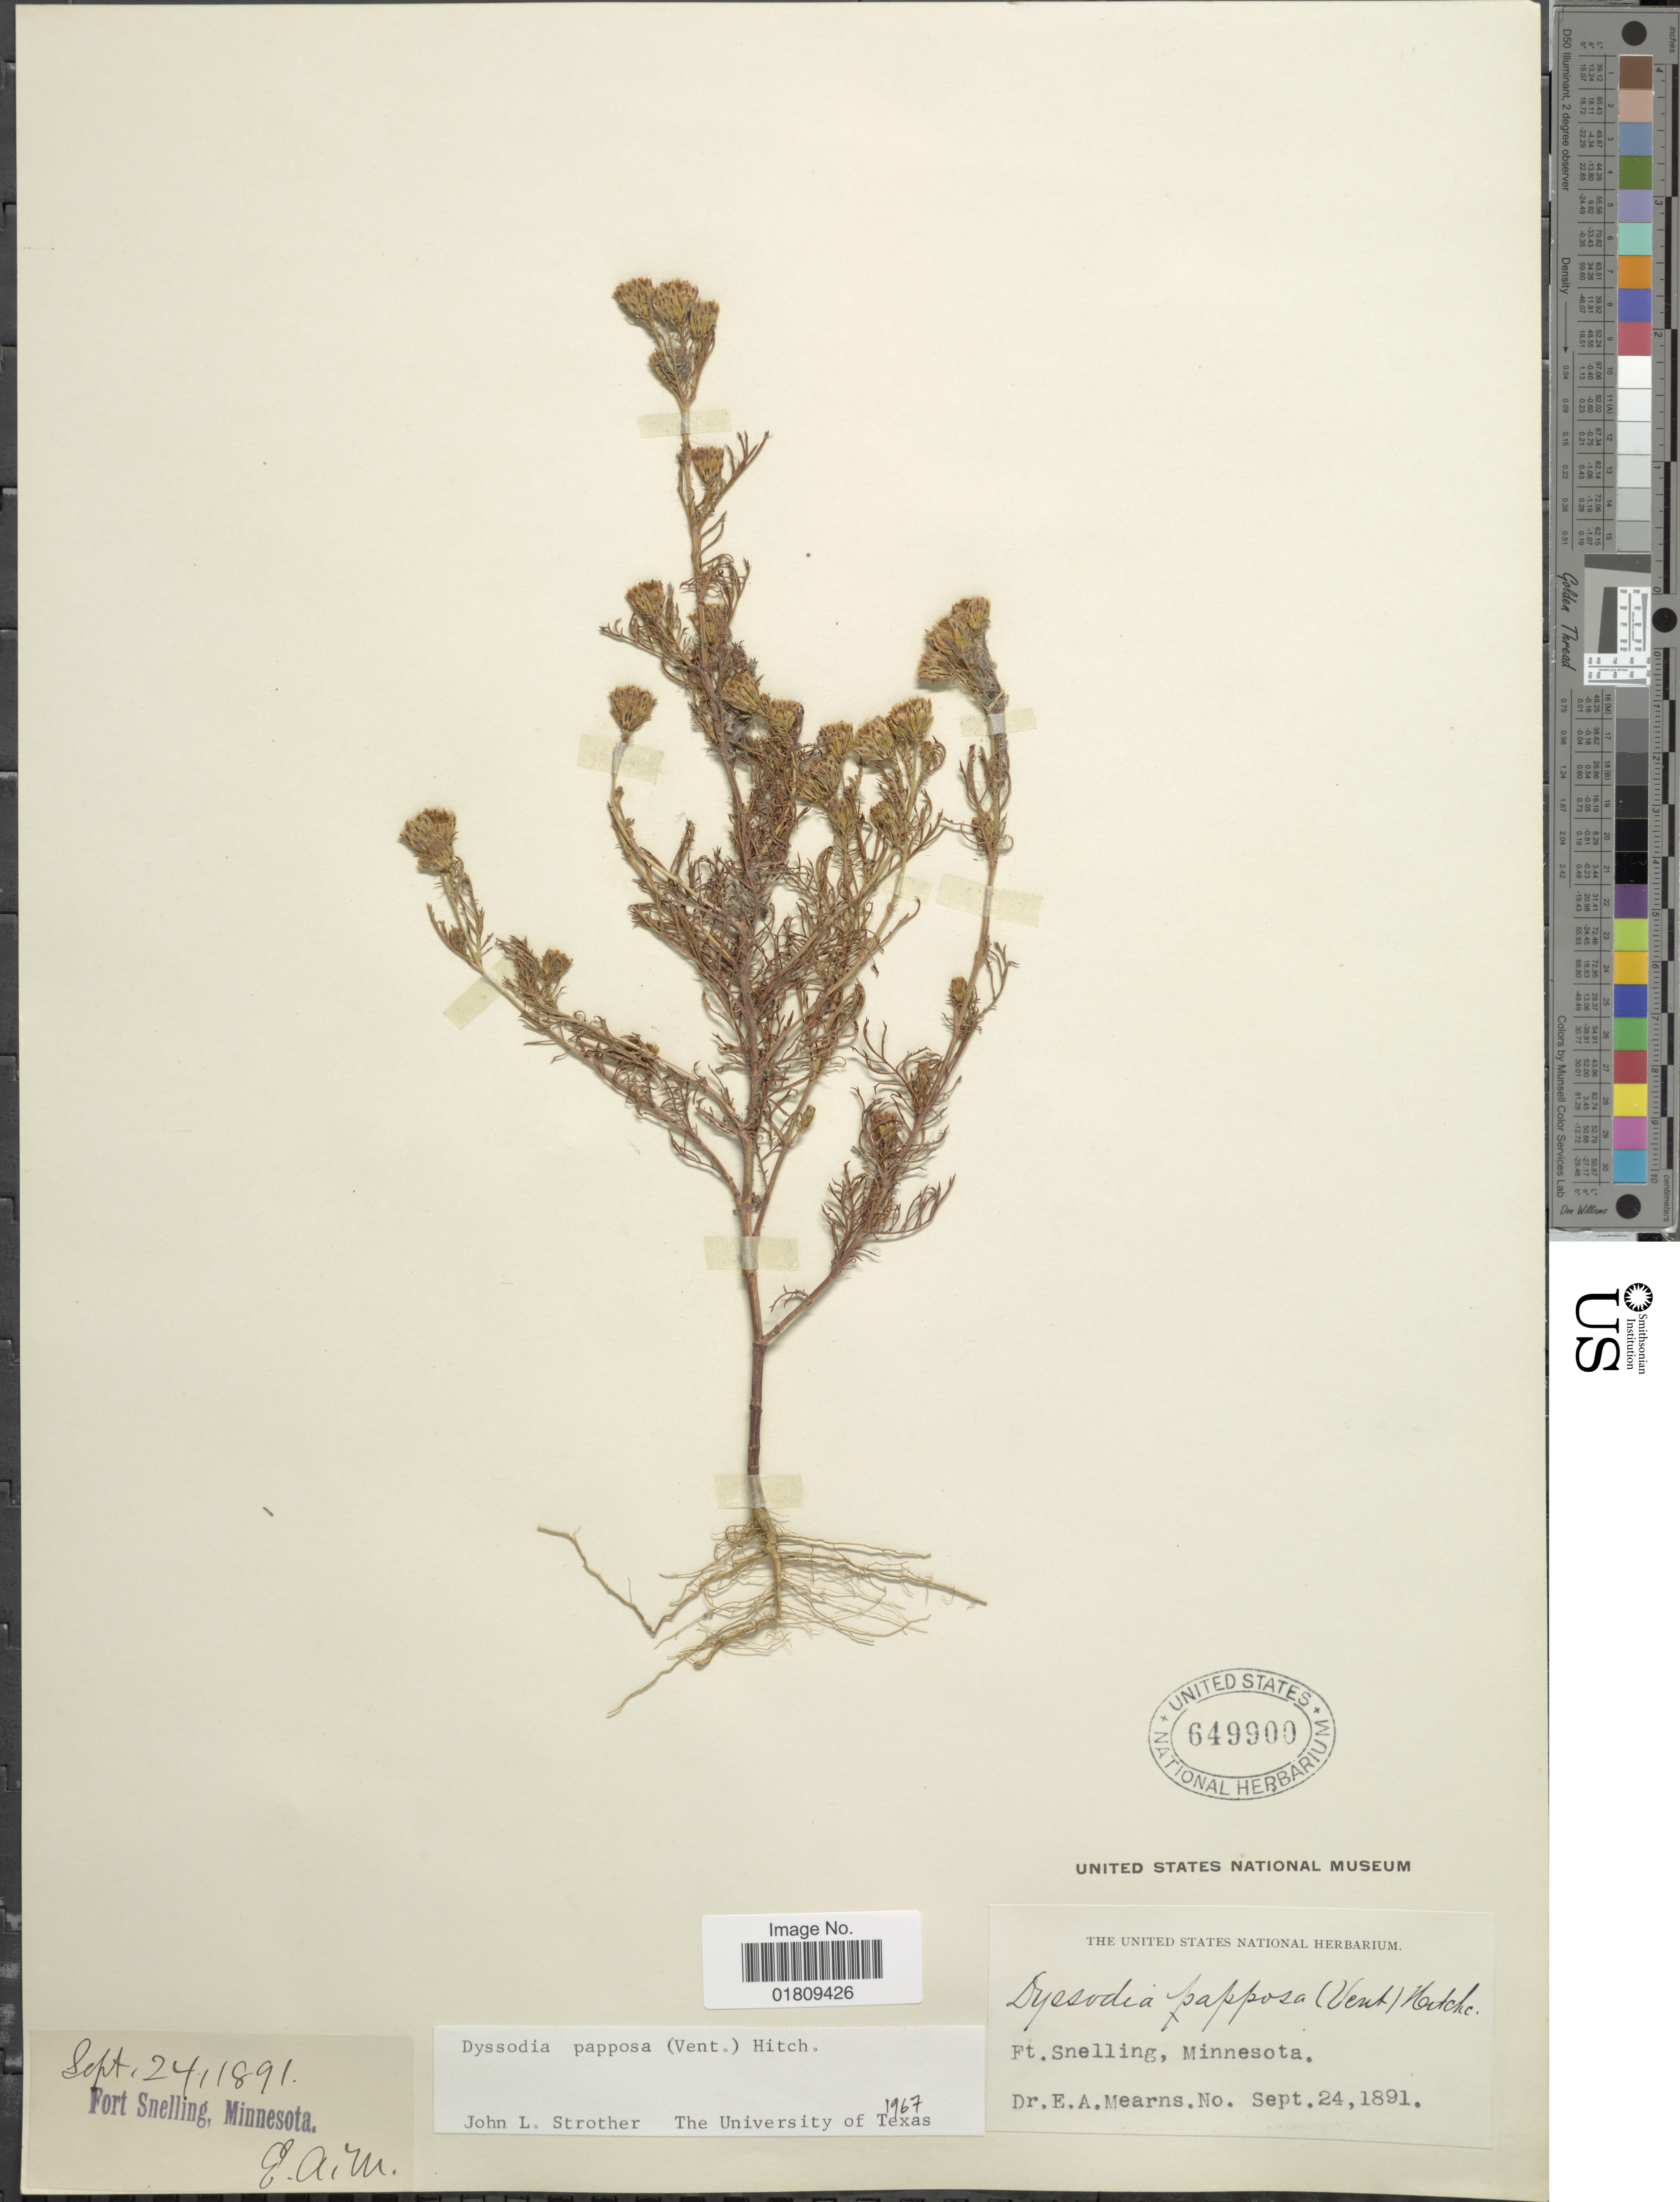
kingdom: Plantae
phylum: Tracheophyta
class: Magnoliopsida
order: Asterales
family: Asteraceae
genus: Dyssodia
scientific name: Dyssodia papposa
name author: (Vent.) Hitchc.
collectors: E. A. Mearns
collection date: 1891-09-24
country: United States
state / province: Minnesota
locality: Ft. Snelling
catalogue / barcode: US 649900